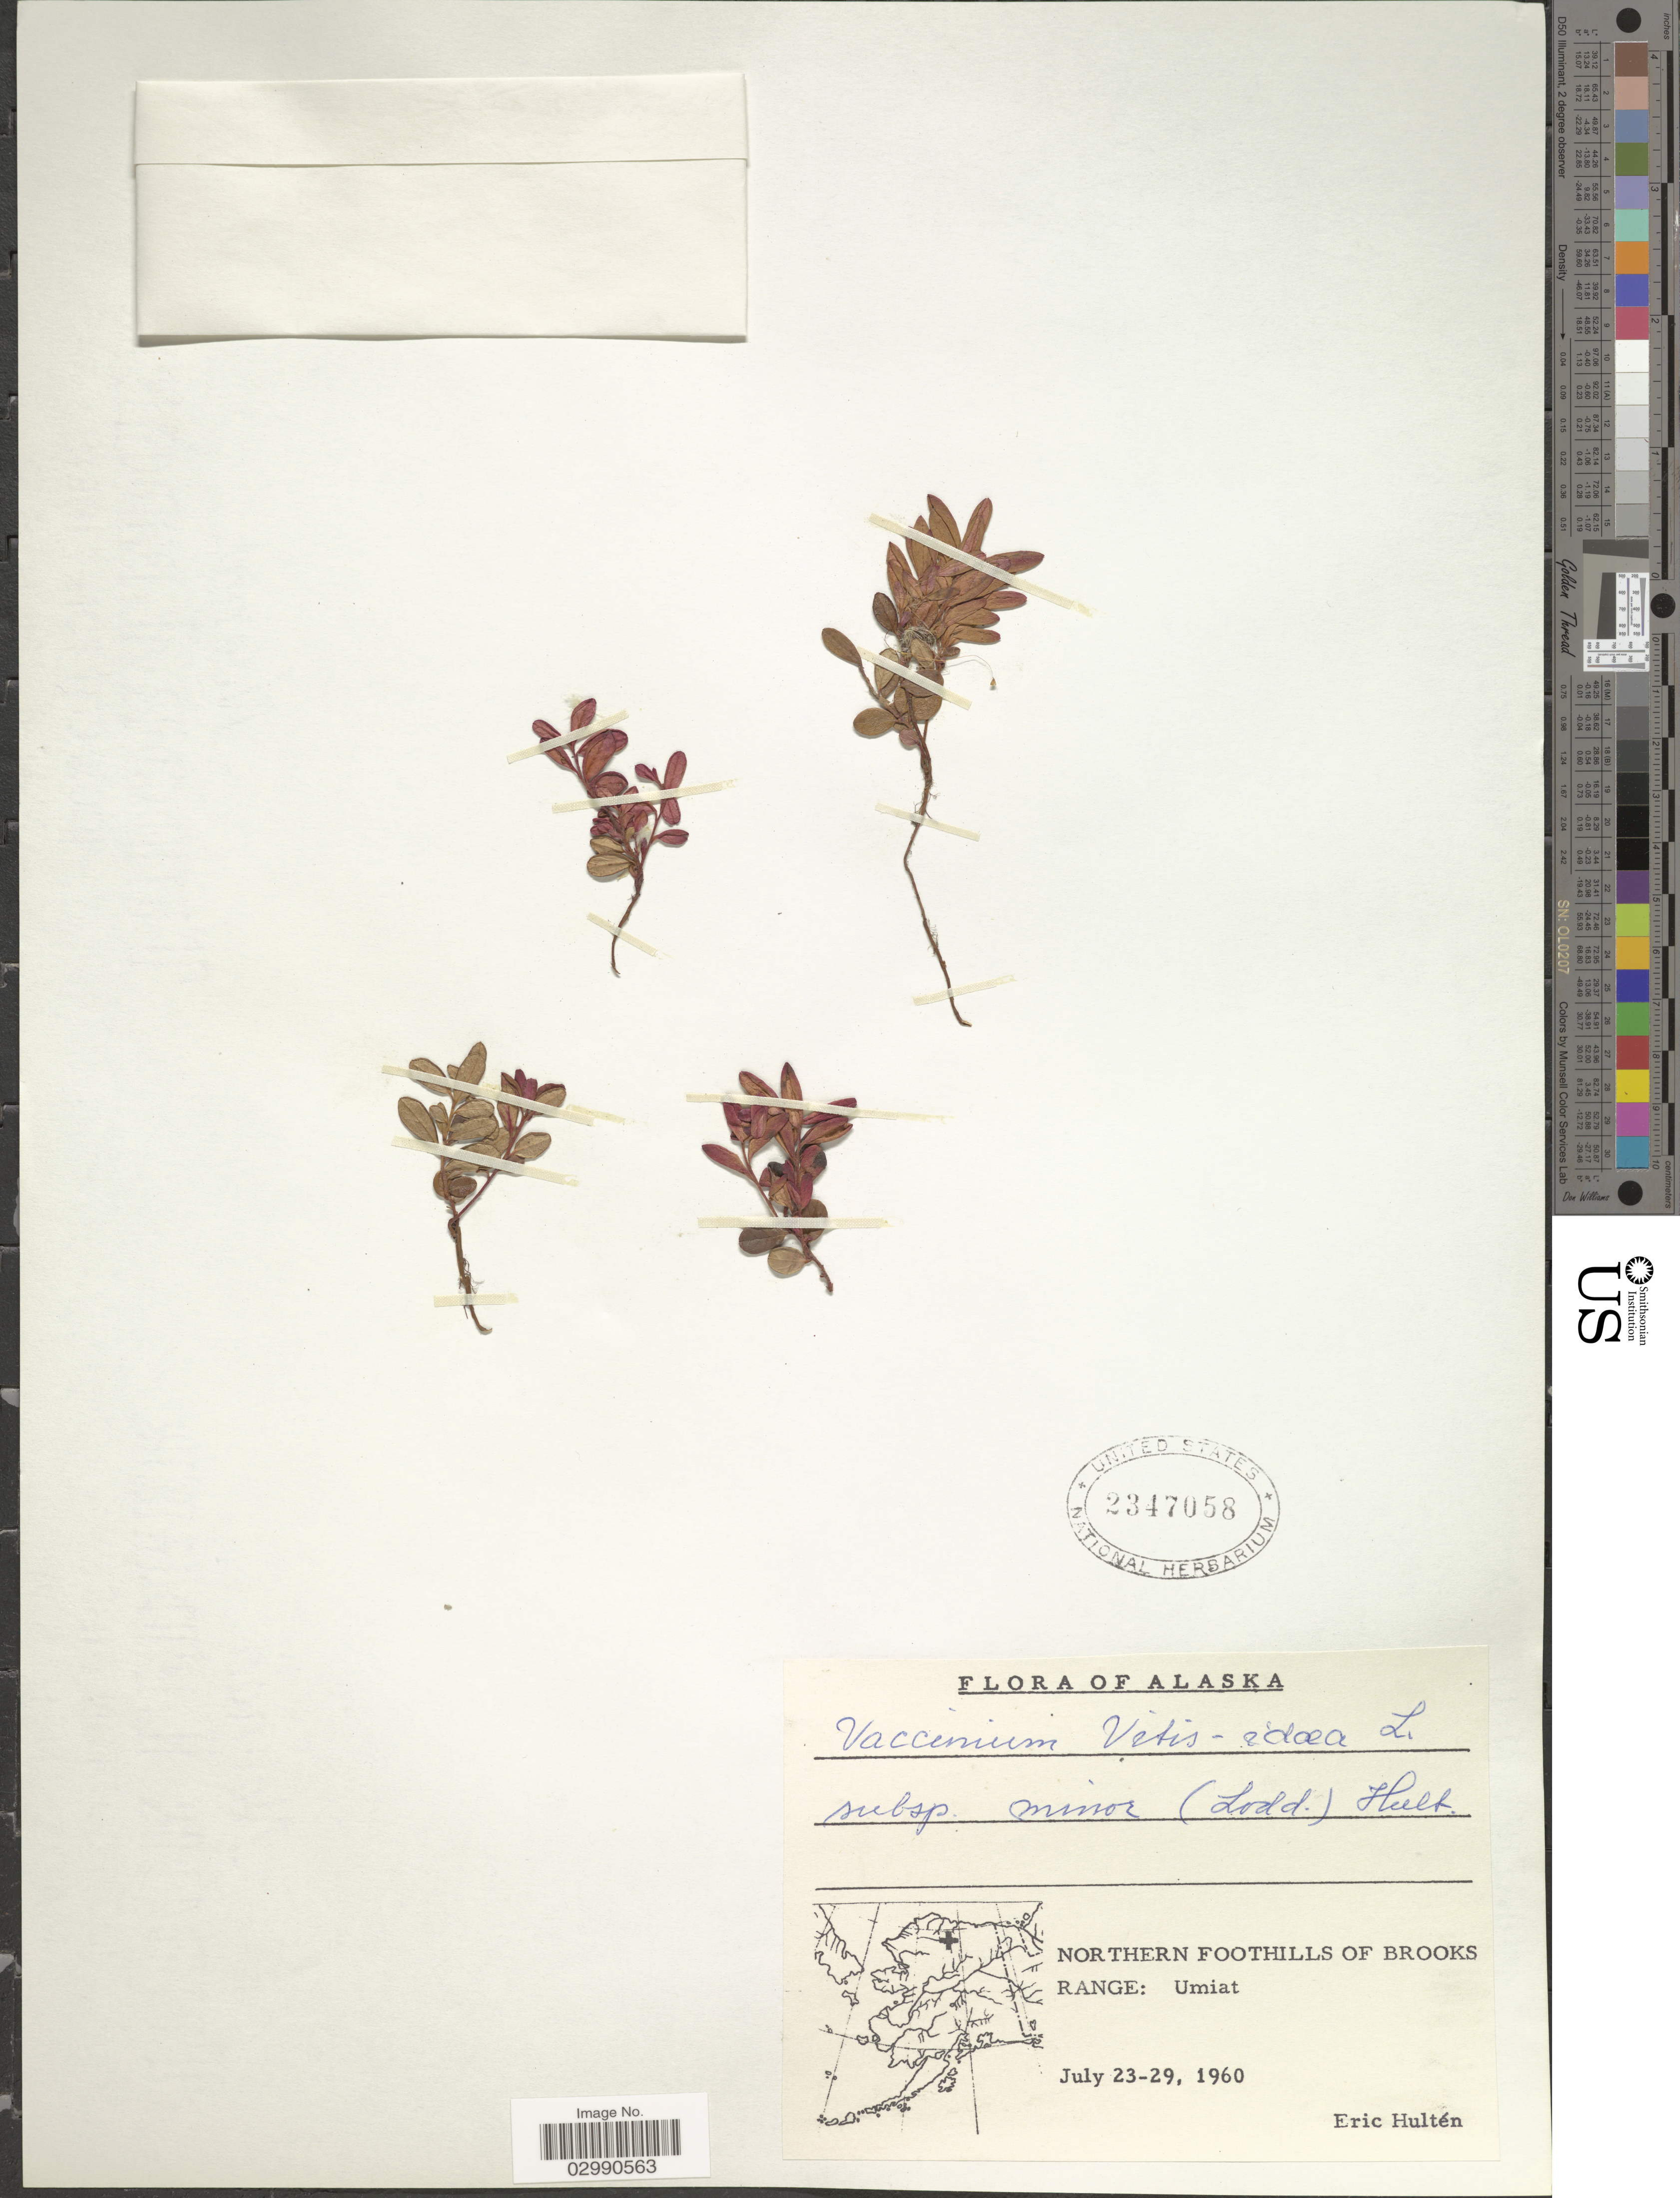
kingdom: Plantae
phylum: Tracheophyta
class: Magnoliopsida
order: Ericales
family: Ericaceae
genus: Vaccinium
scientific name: Vaccinium vitis-idaea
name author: L.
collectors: E. G. Hultén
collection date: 1960-07-23/1960-07-29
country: United States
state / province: Alaska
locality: Northern Foothills of Brooks Range: Umiat.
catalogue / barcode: US 2347058